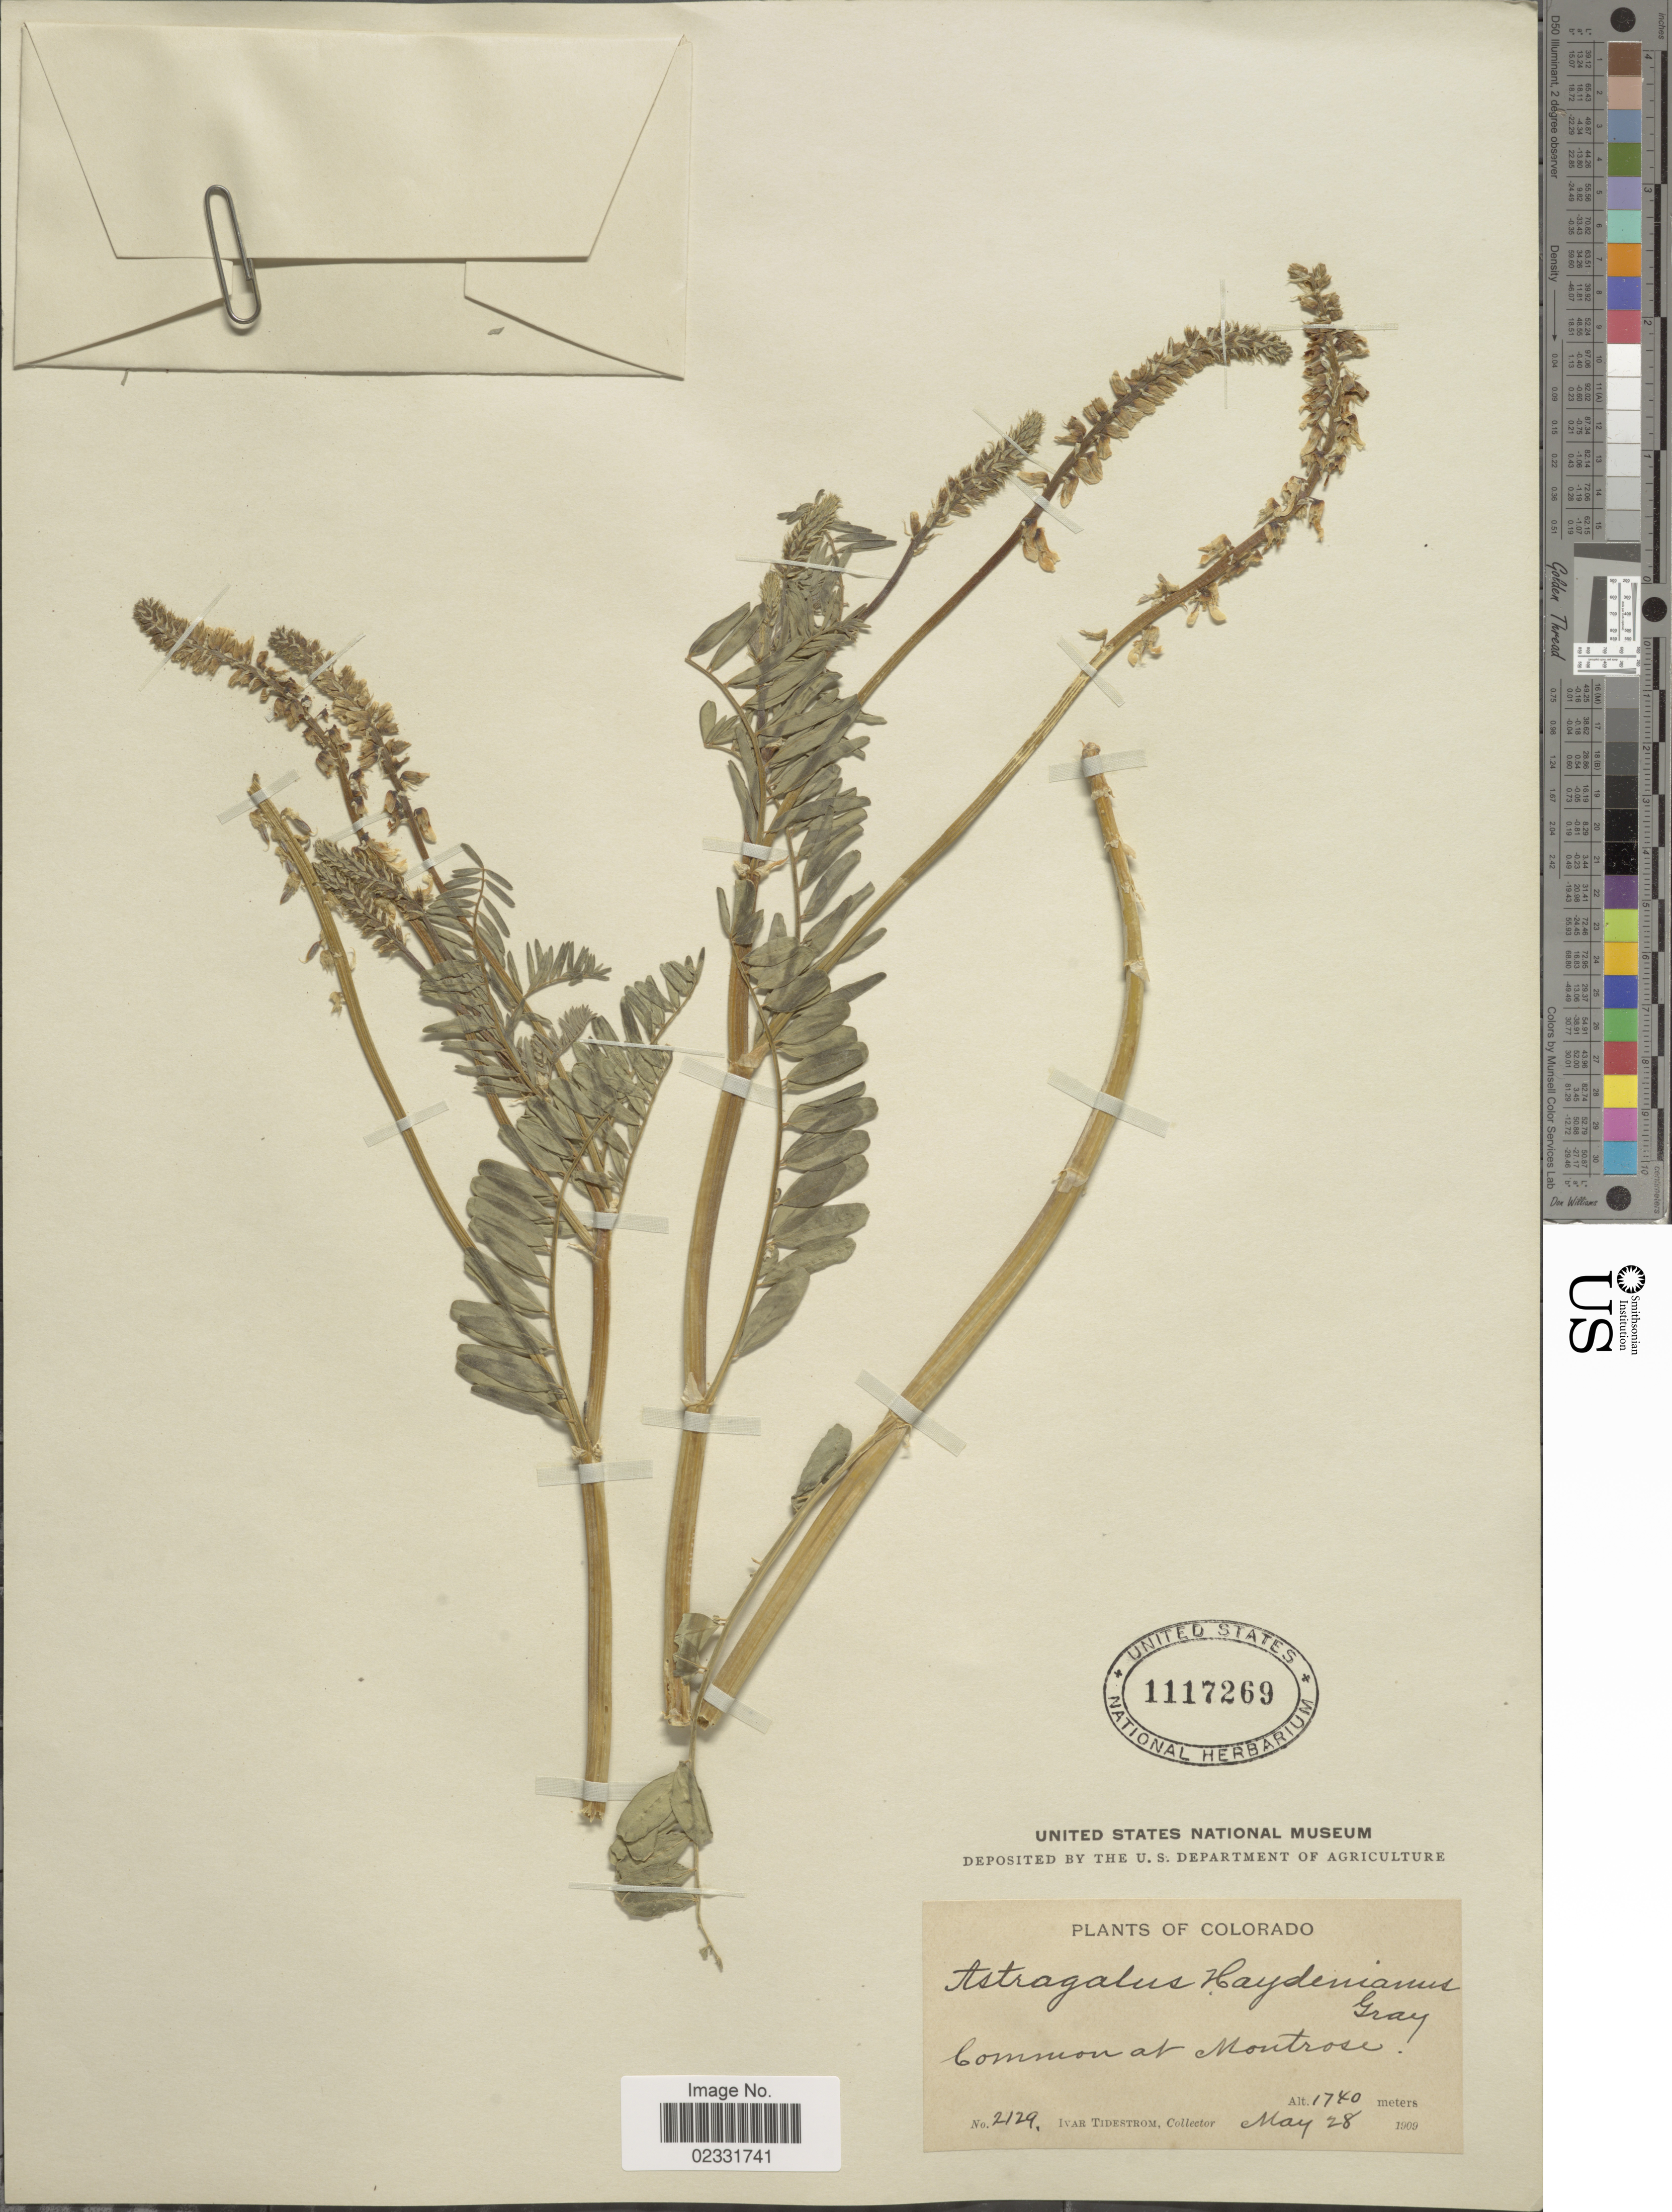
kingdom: Plantae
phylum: Tracheophyta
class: Magnoliopsida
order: Fabales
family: Fabaceae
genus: Astragalus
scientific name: Astragalus haydenianus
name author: A. Gray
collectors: I. F. Tidestrom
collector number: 2129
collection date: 1909-05-28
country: United States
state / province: Colorado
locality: Common at Montrose.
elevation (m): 1740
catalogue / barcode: US 1117269